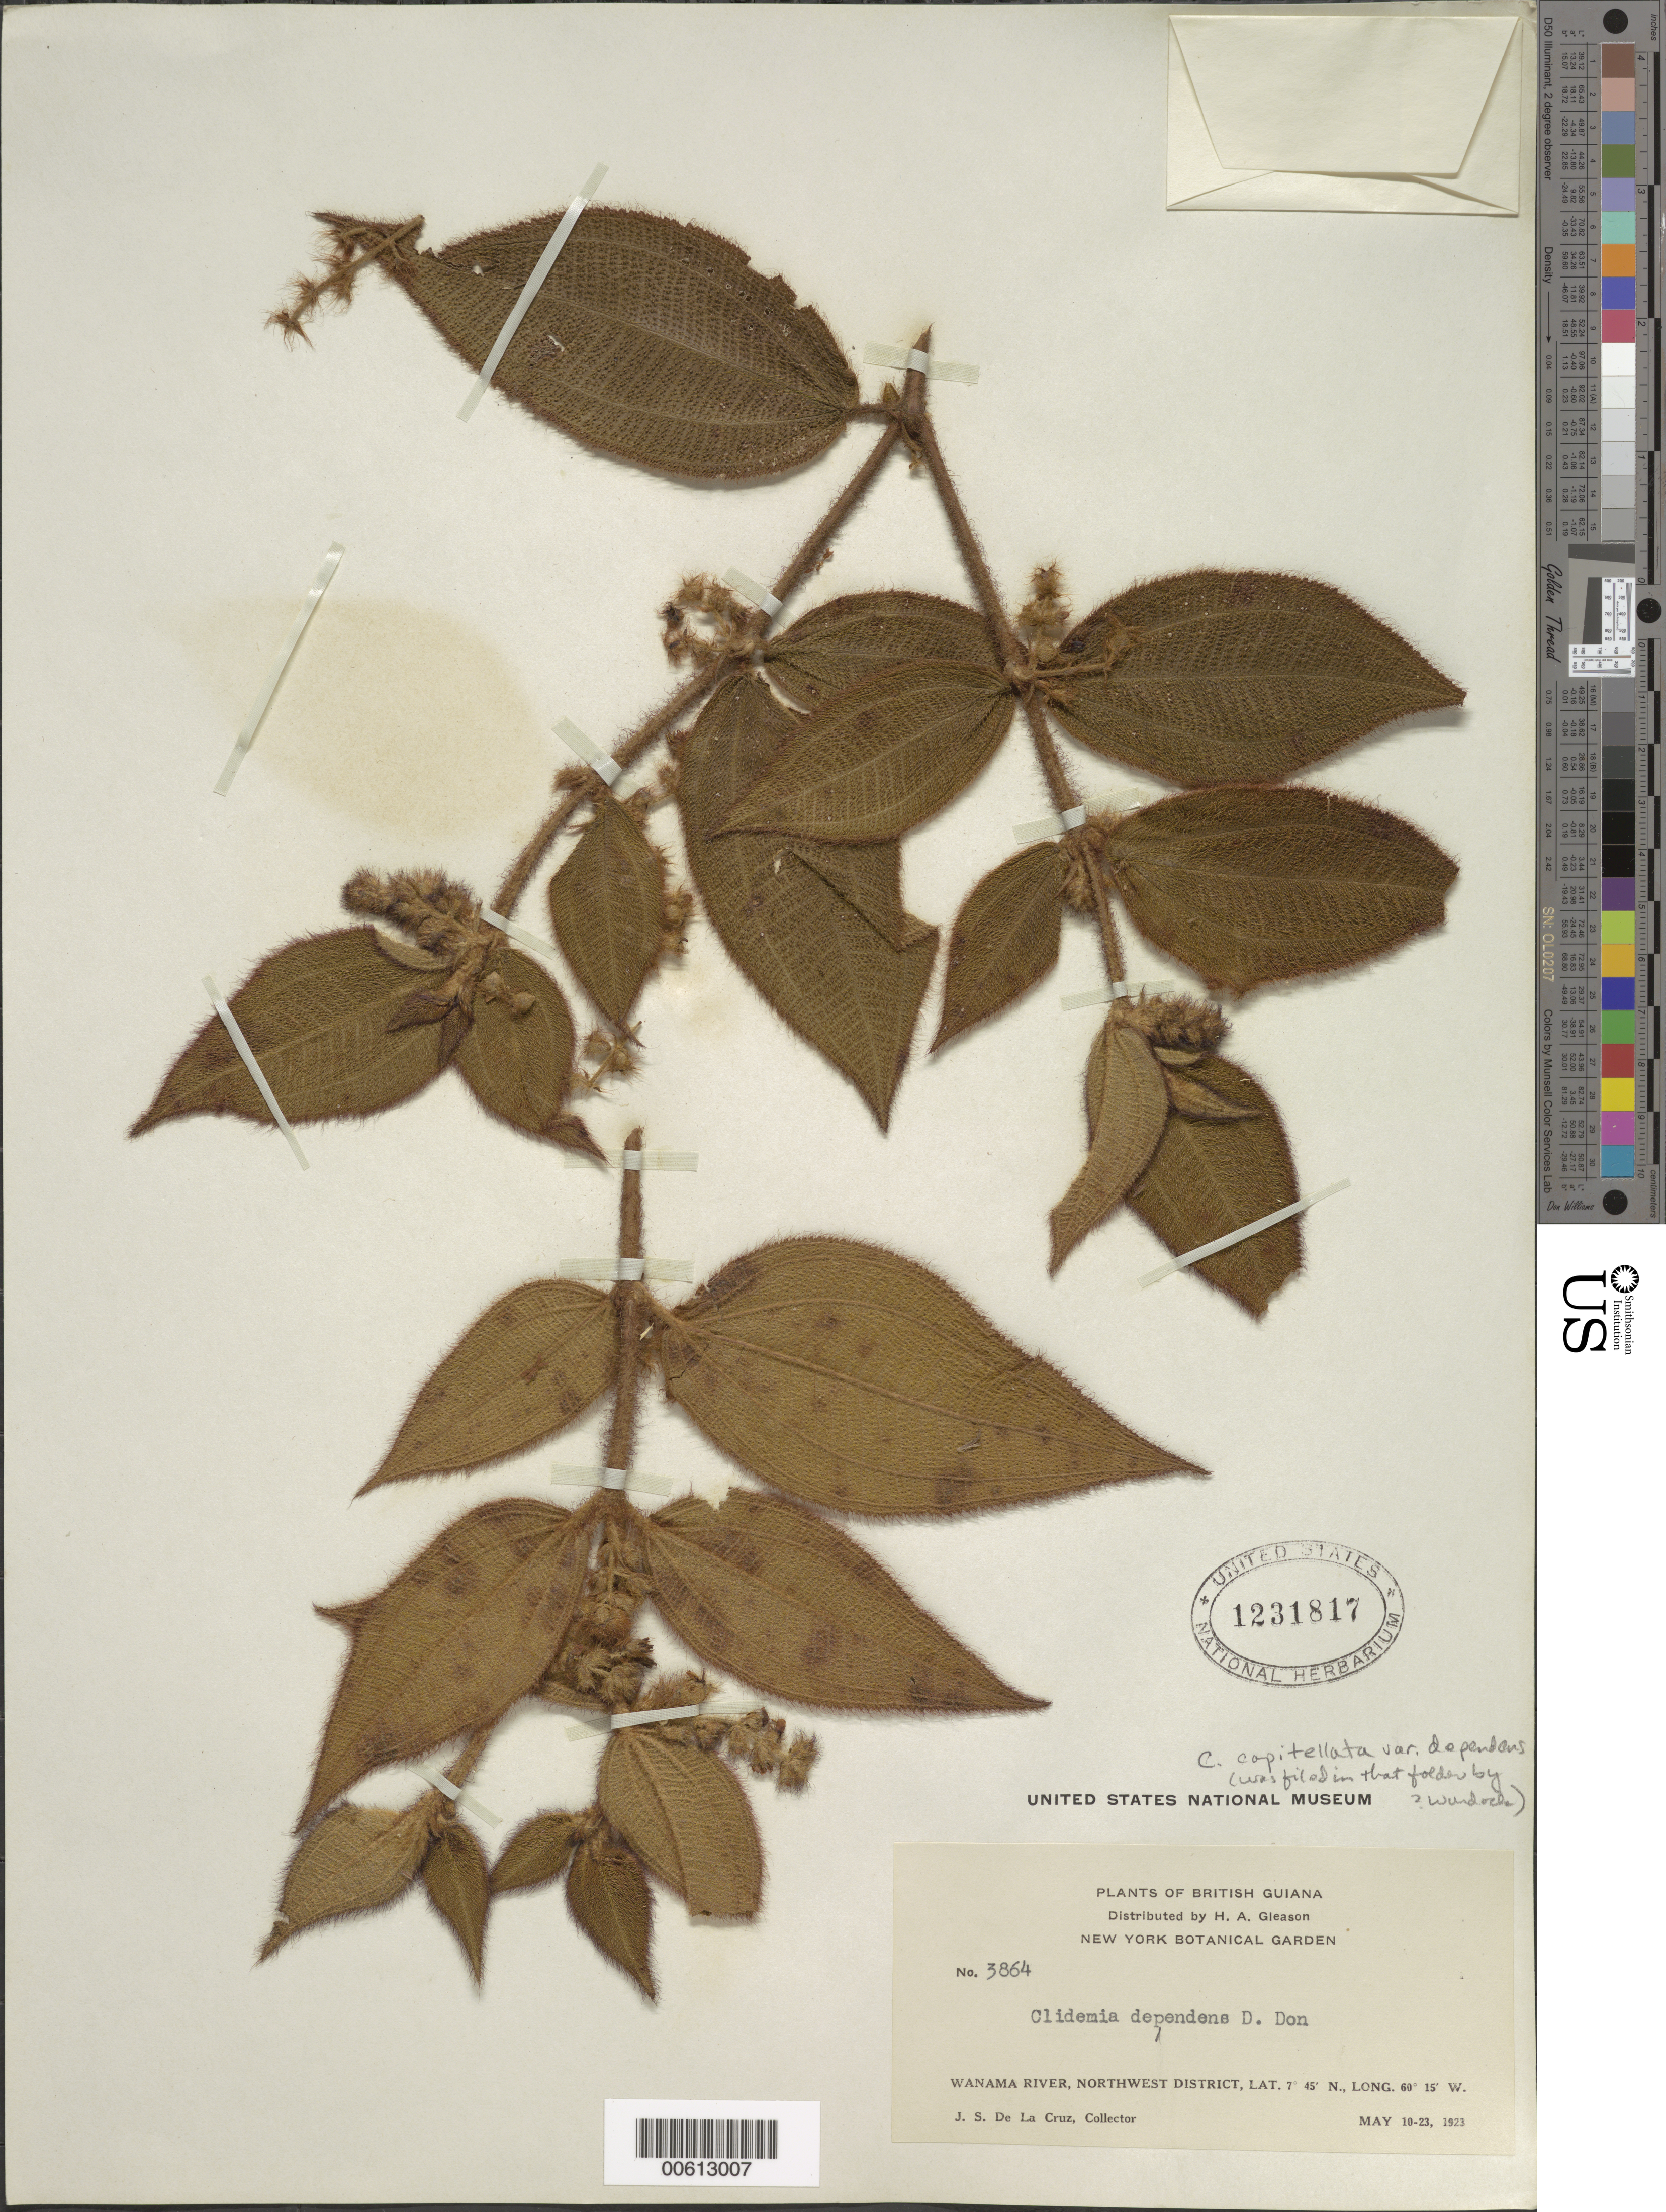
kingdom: Plantae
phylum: Tracheophyta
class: Magnoliopsida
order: Myrtales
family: Melastomataceae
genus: Clidemia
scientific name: Clidemia capitellata var. dependens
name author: (Pav. & D. Don) J.F. Macbr.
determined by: Wurdack, John J., (US), US (UNITED STATES)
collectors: J. S. de la Cruz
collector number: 3864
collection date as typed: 10-May-23 to 23-May-23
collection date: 1923-05-10/1923-05-23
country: Guyana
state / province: Barima-Waini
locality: Wanama R., NW District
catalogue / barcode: US 1231817